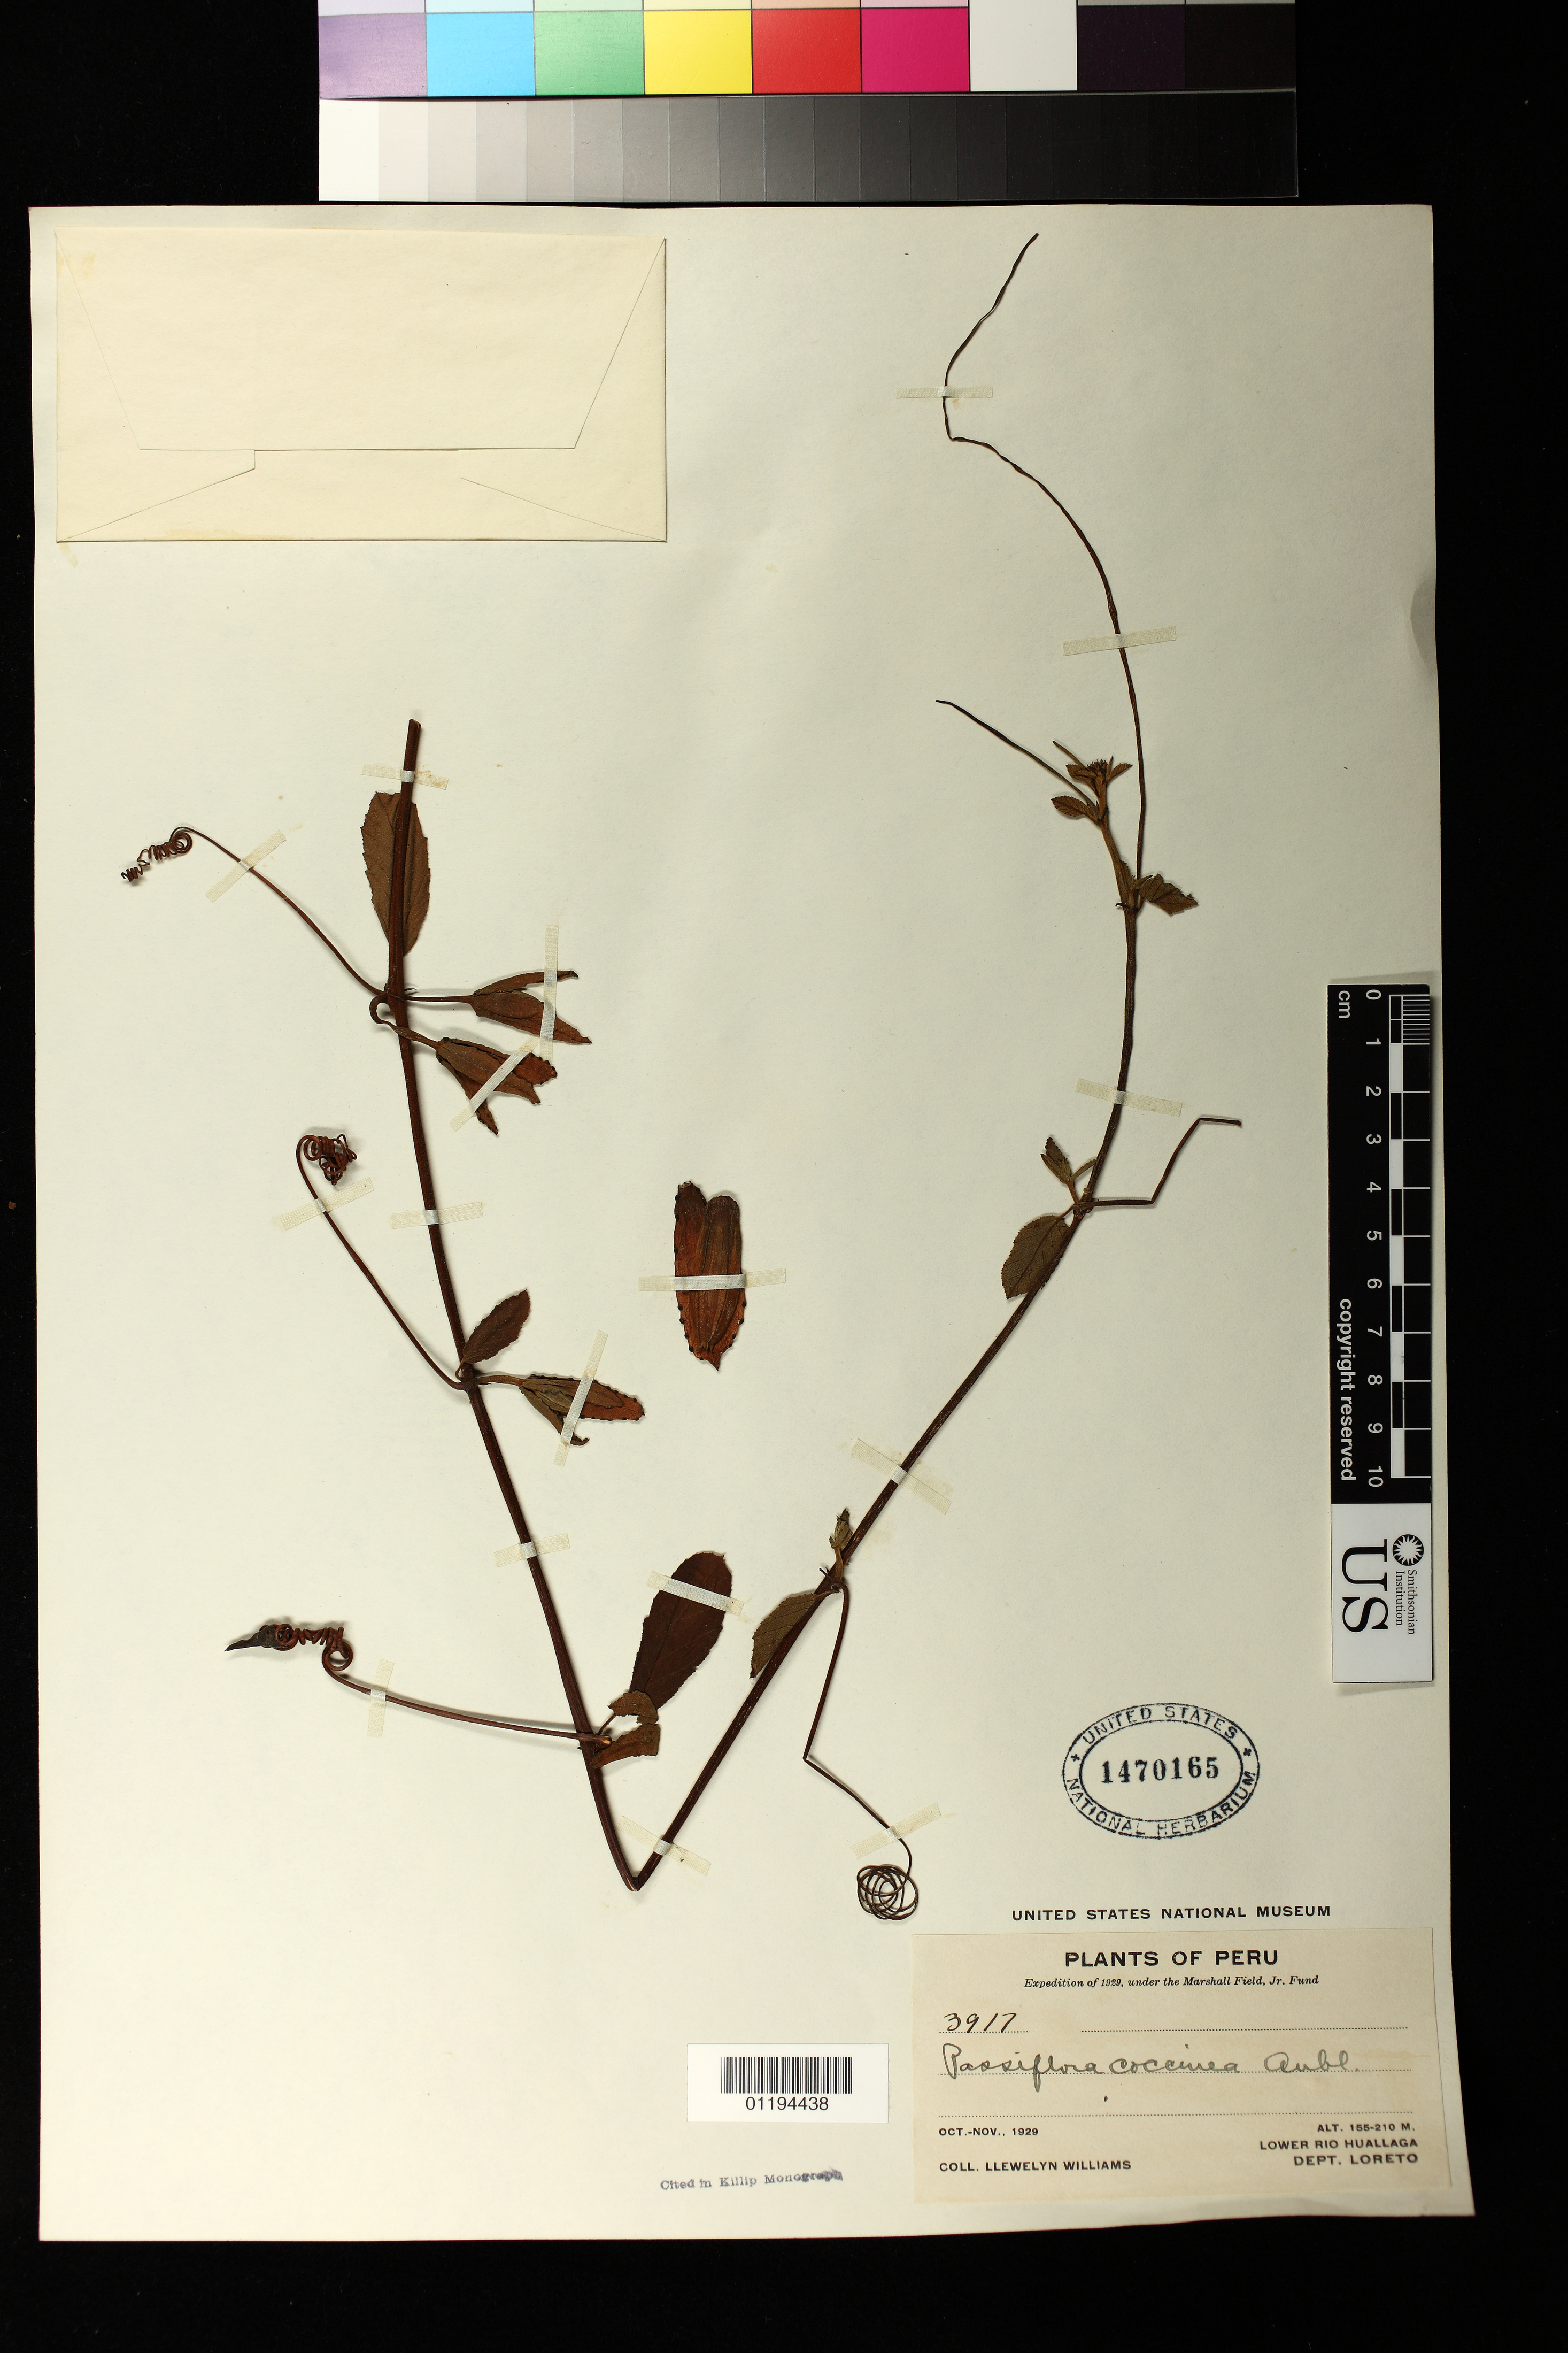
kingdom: Plantae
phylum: Tracheophyta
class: Magnoliopsida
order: Malpighiales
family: Passifloraceae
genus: Passiflora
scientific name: Passiflora coccinea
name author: Aubl.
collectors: Ll. Williams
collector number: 3917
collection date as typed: Oct 1929 to -- Nov 1929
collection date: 1929-10/1929-11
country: Peru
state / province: Loreto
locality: lower Río Huallaga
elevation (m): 155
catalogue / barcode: US 1470165